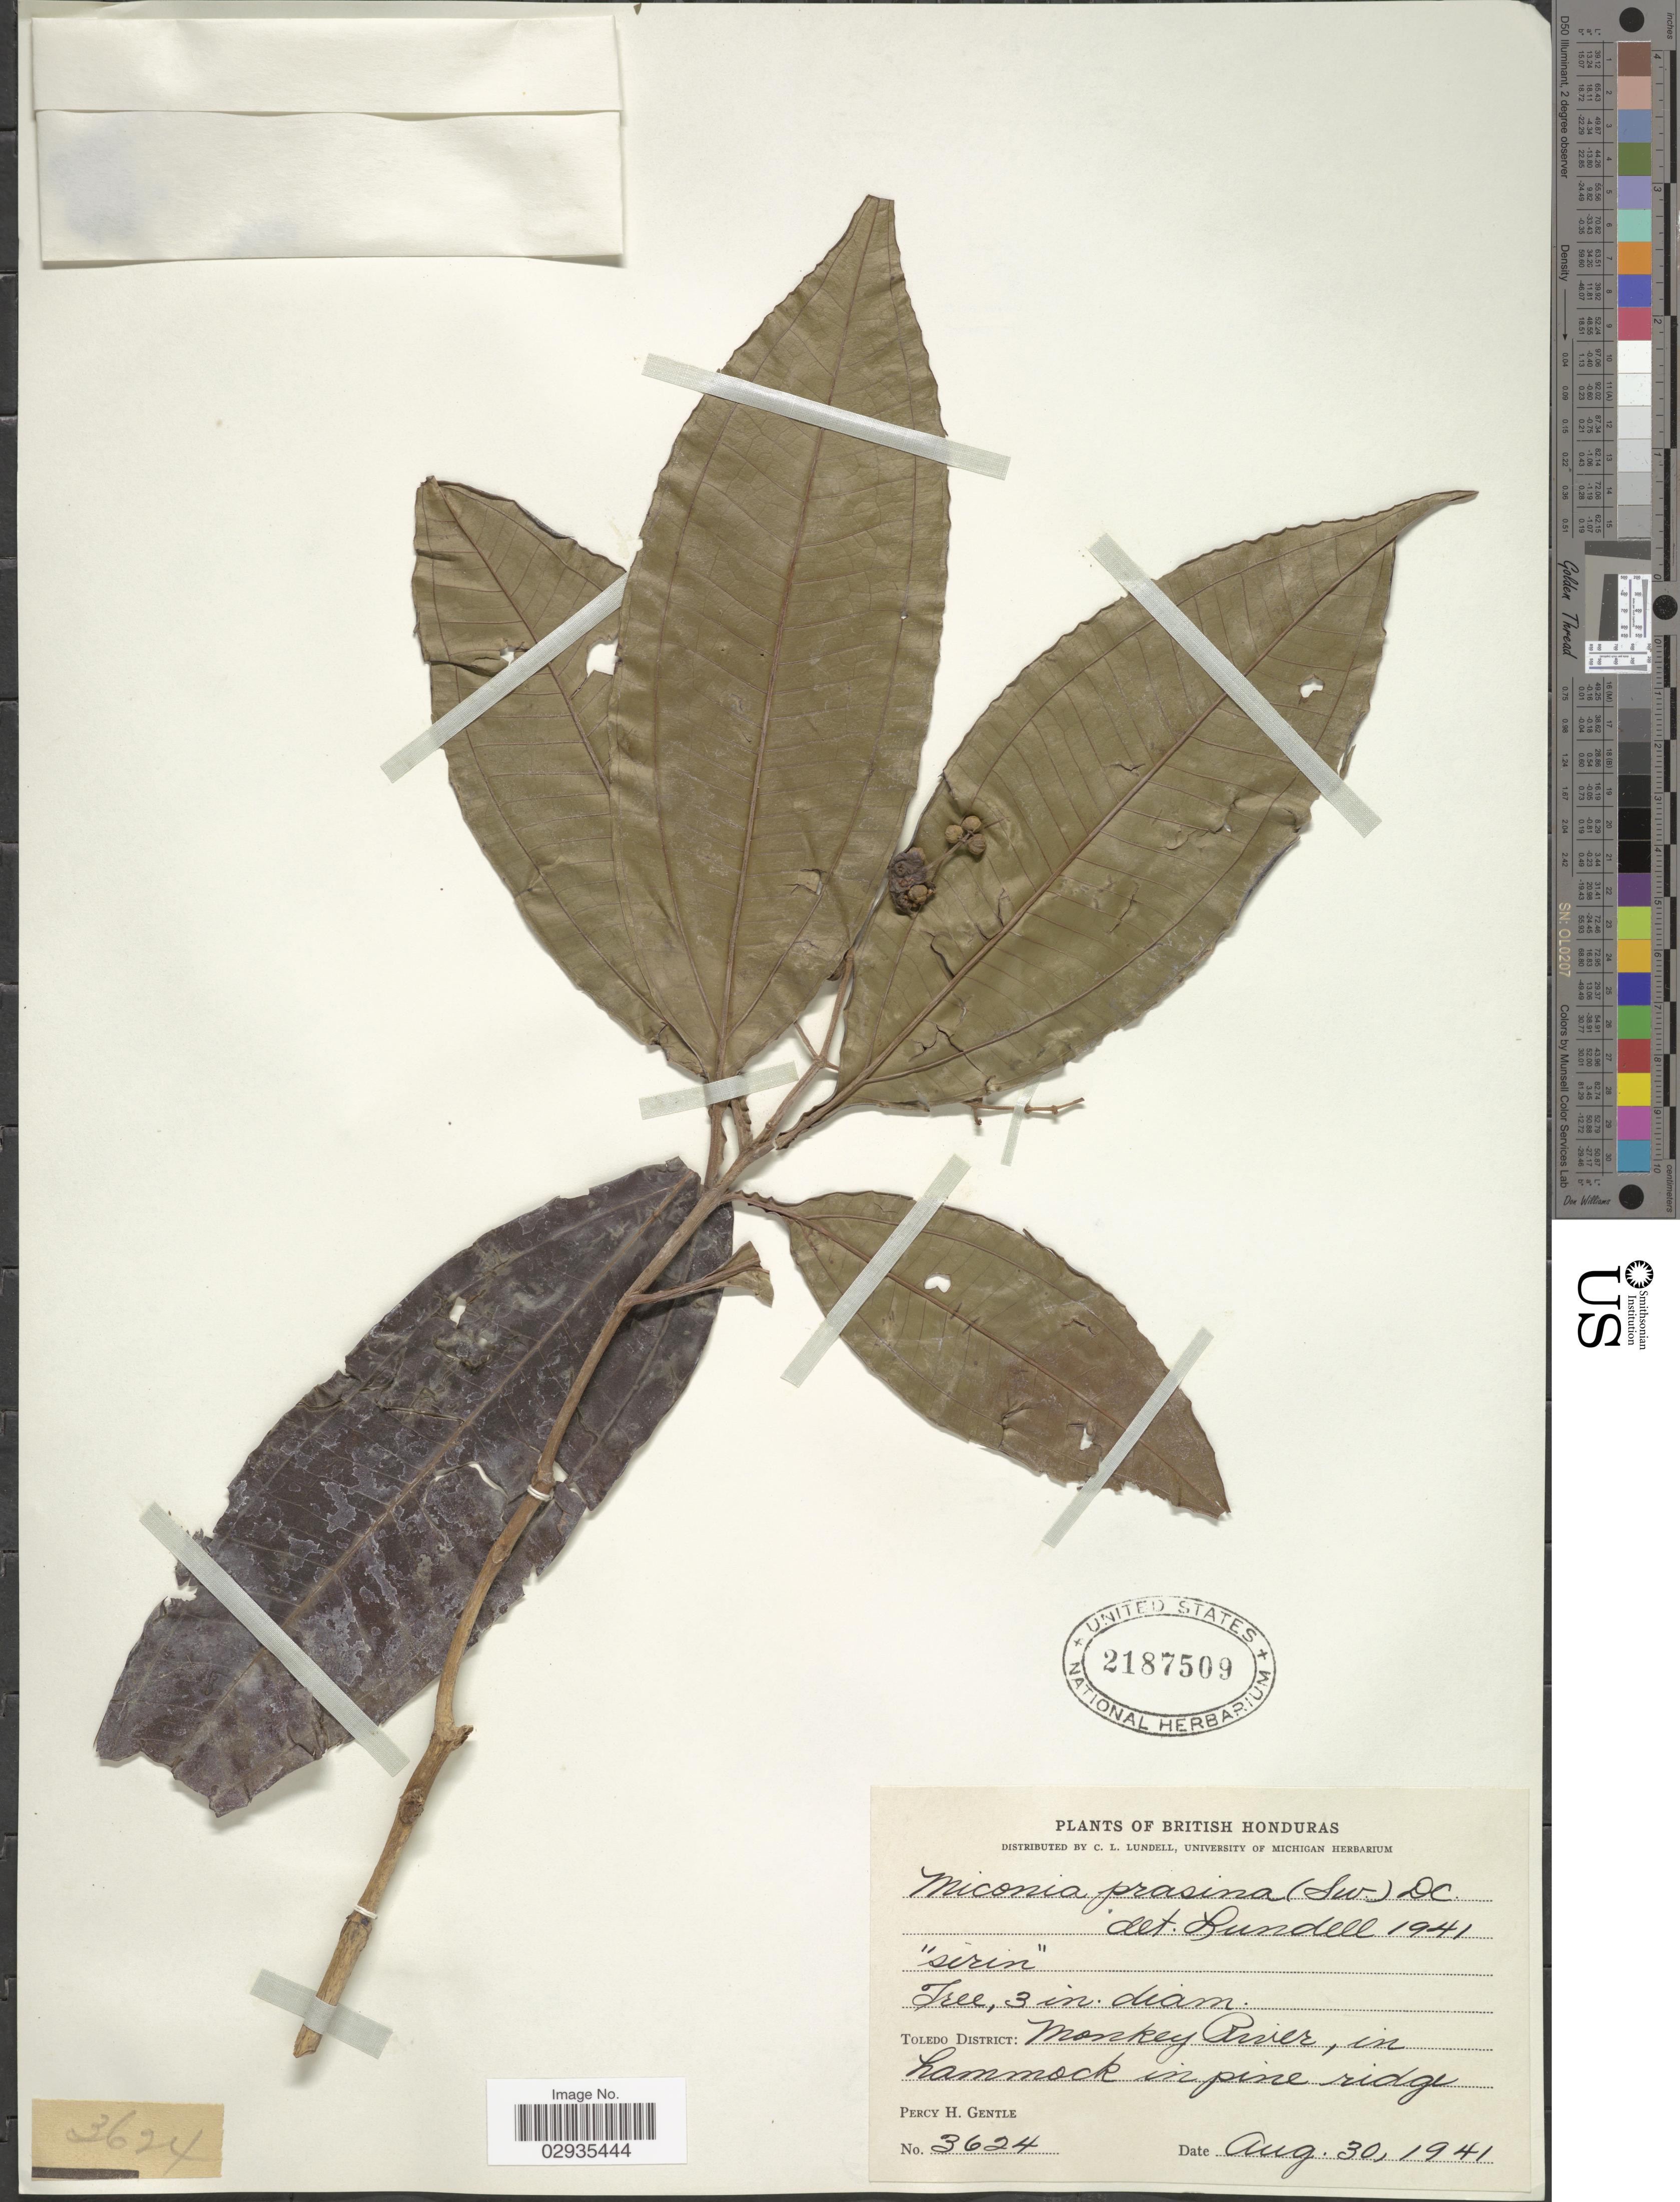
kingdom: Plantae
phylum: Tracheophyta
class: Magnoliopsida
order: Myrtales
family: Melastomataceae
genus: Miconia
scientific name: Miconia prasina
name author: (Sw.) DC.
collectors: P. H. Gentle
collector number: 3624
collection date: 1941-08-30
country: Belize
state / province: Toledo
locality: British Honduras, Toledo District, Monkey River, in hammock in pine ridge.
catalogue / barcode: US 2187509